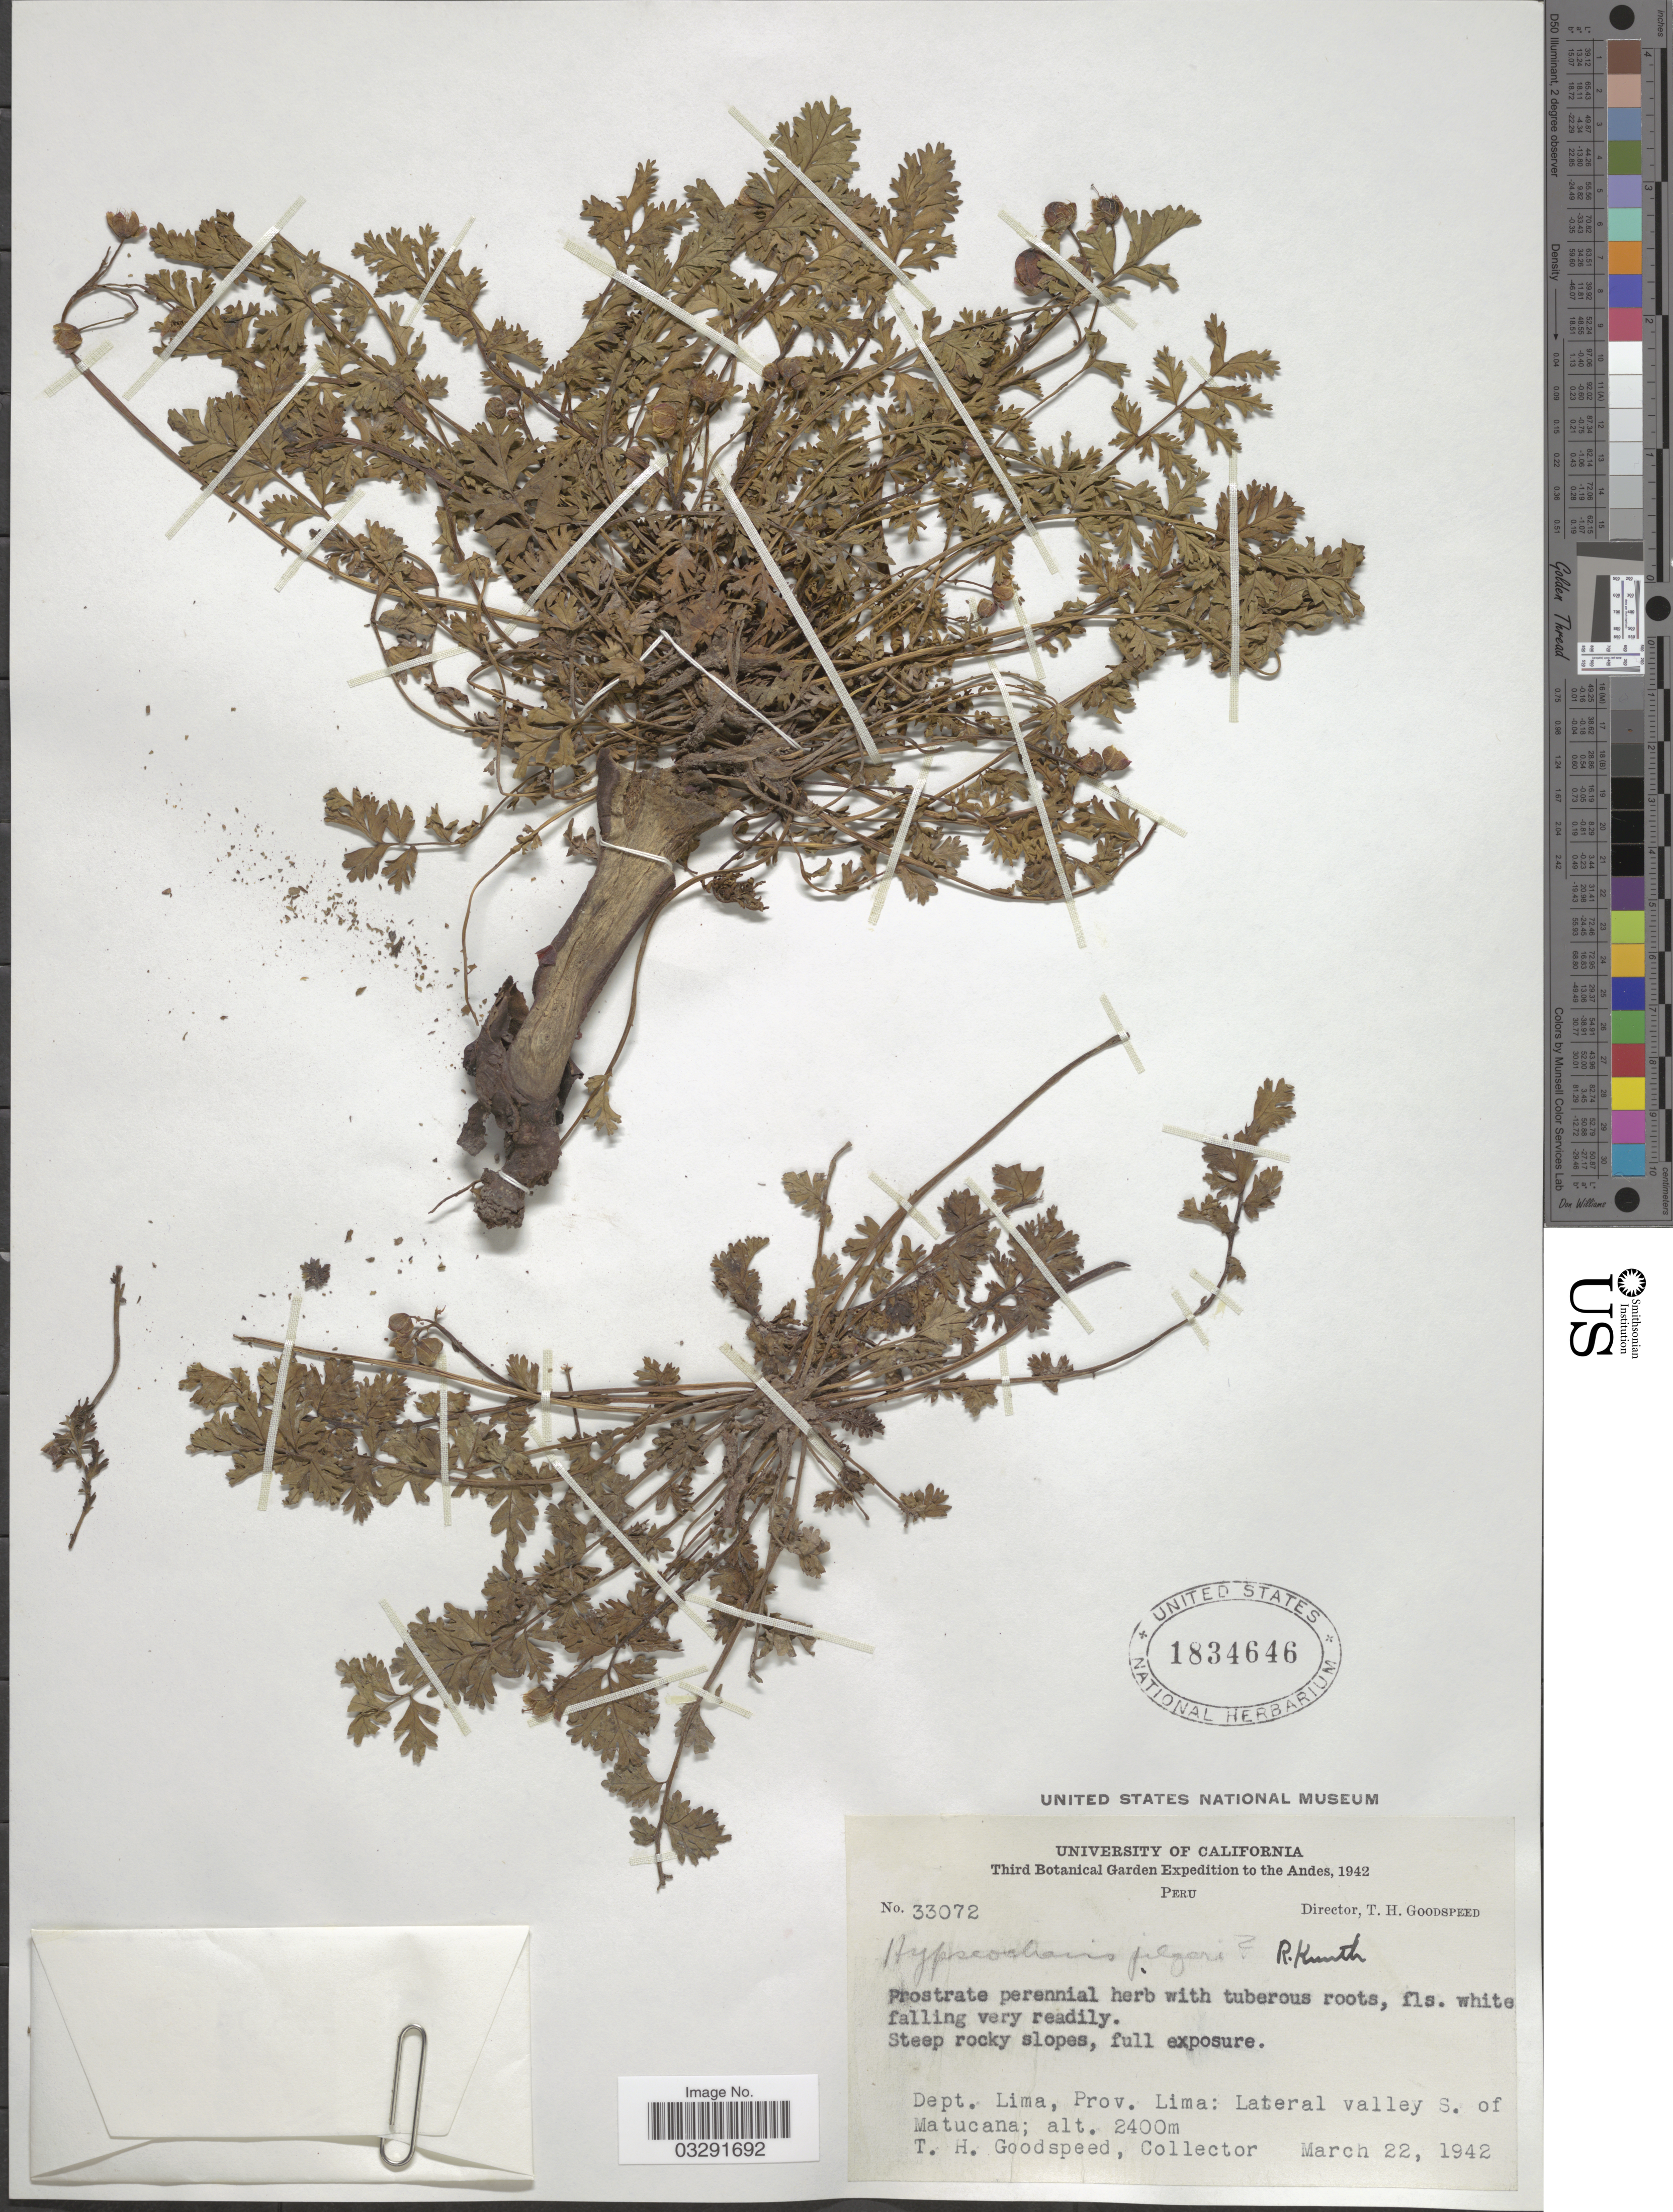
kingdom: Plantae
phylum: Tracheophyta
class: Magnoliopsida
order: Geraniales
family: Hypseocharitaceae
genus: Hypseocharis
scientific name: Hypseocharis pilgeri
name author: R. Knuth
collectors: T. Goodspeed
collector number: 33072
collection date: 1942-03-22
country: Peru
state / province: Lima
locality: The Andes. Dept. Lima, Prov. Lima: Lateral valley S. of Matucana.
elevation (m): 2400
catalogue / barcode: US 1834646